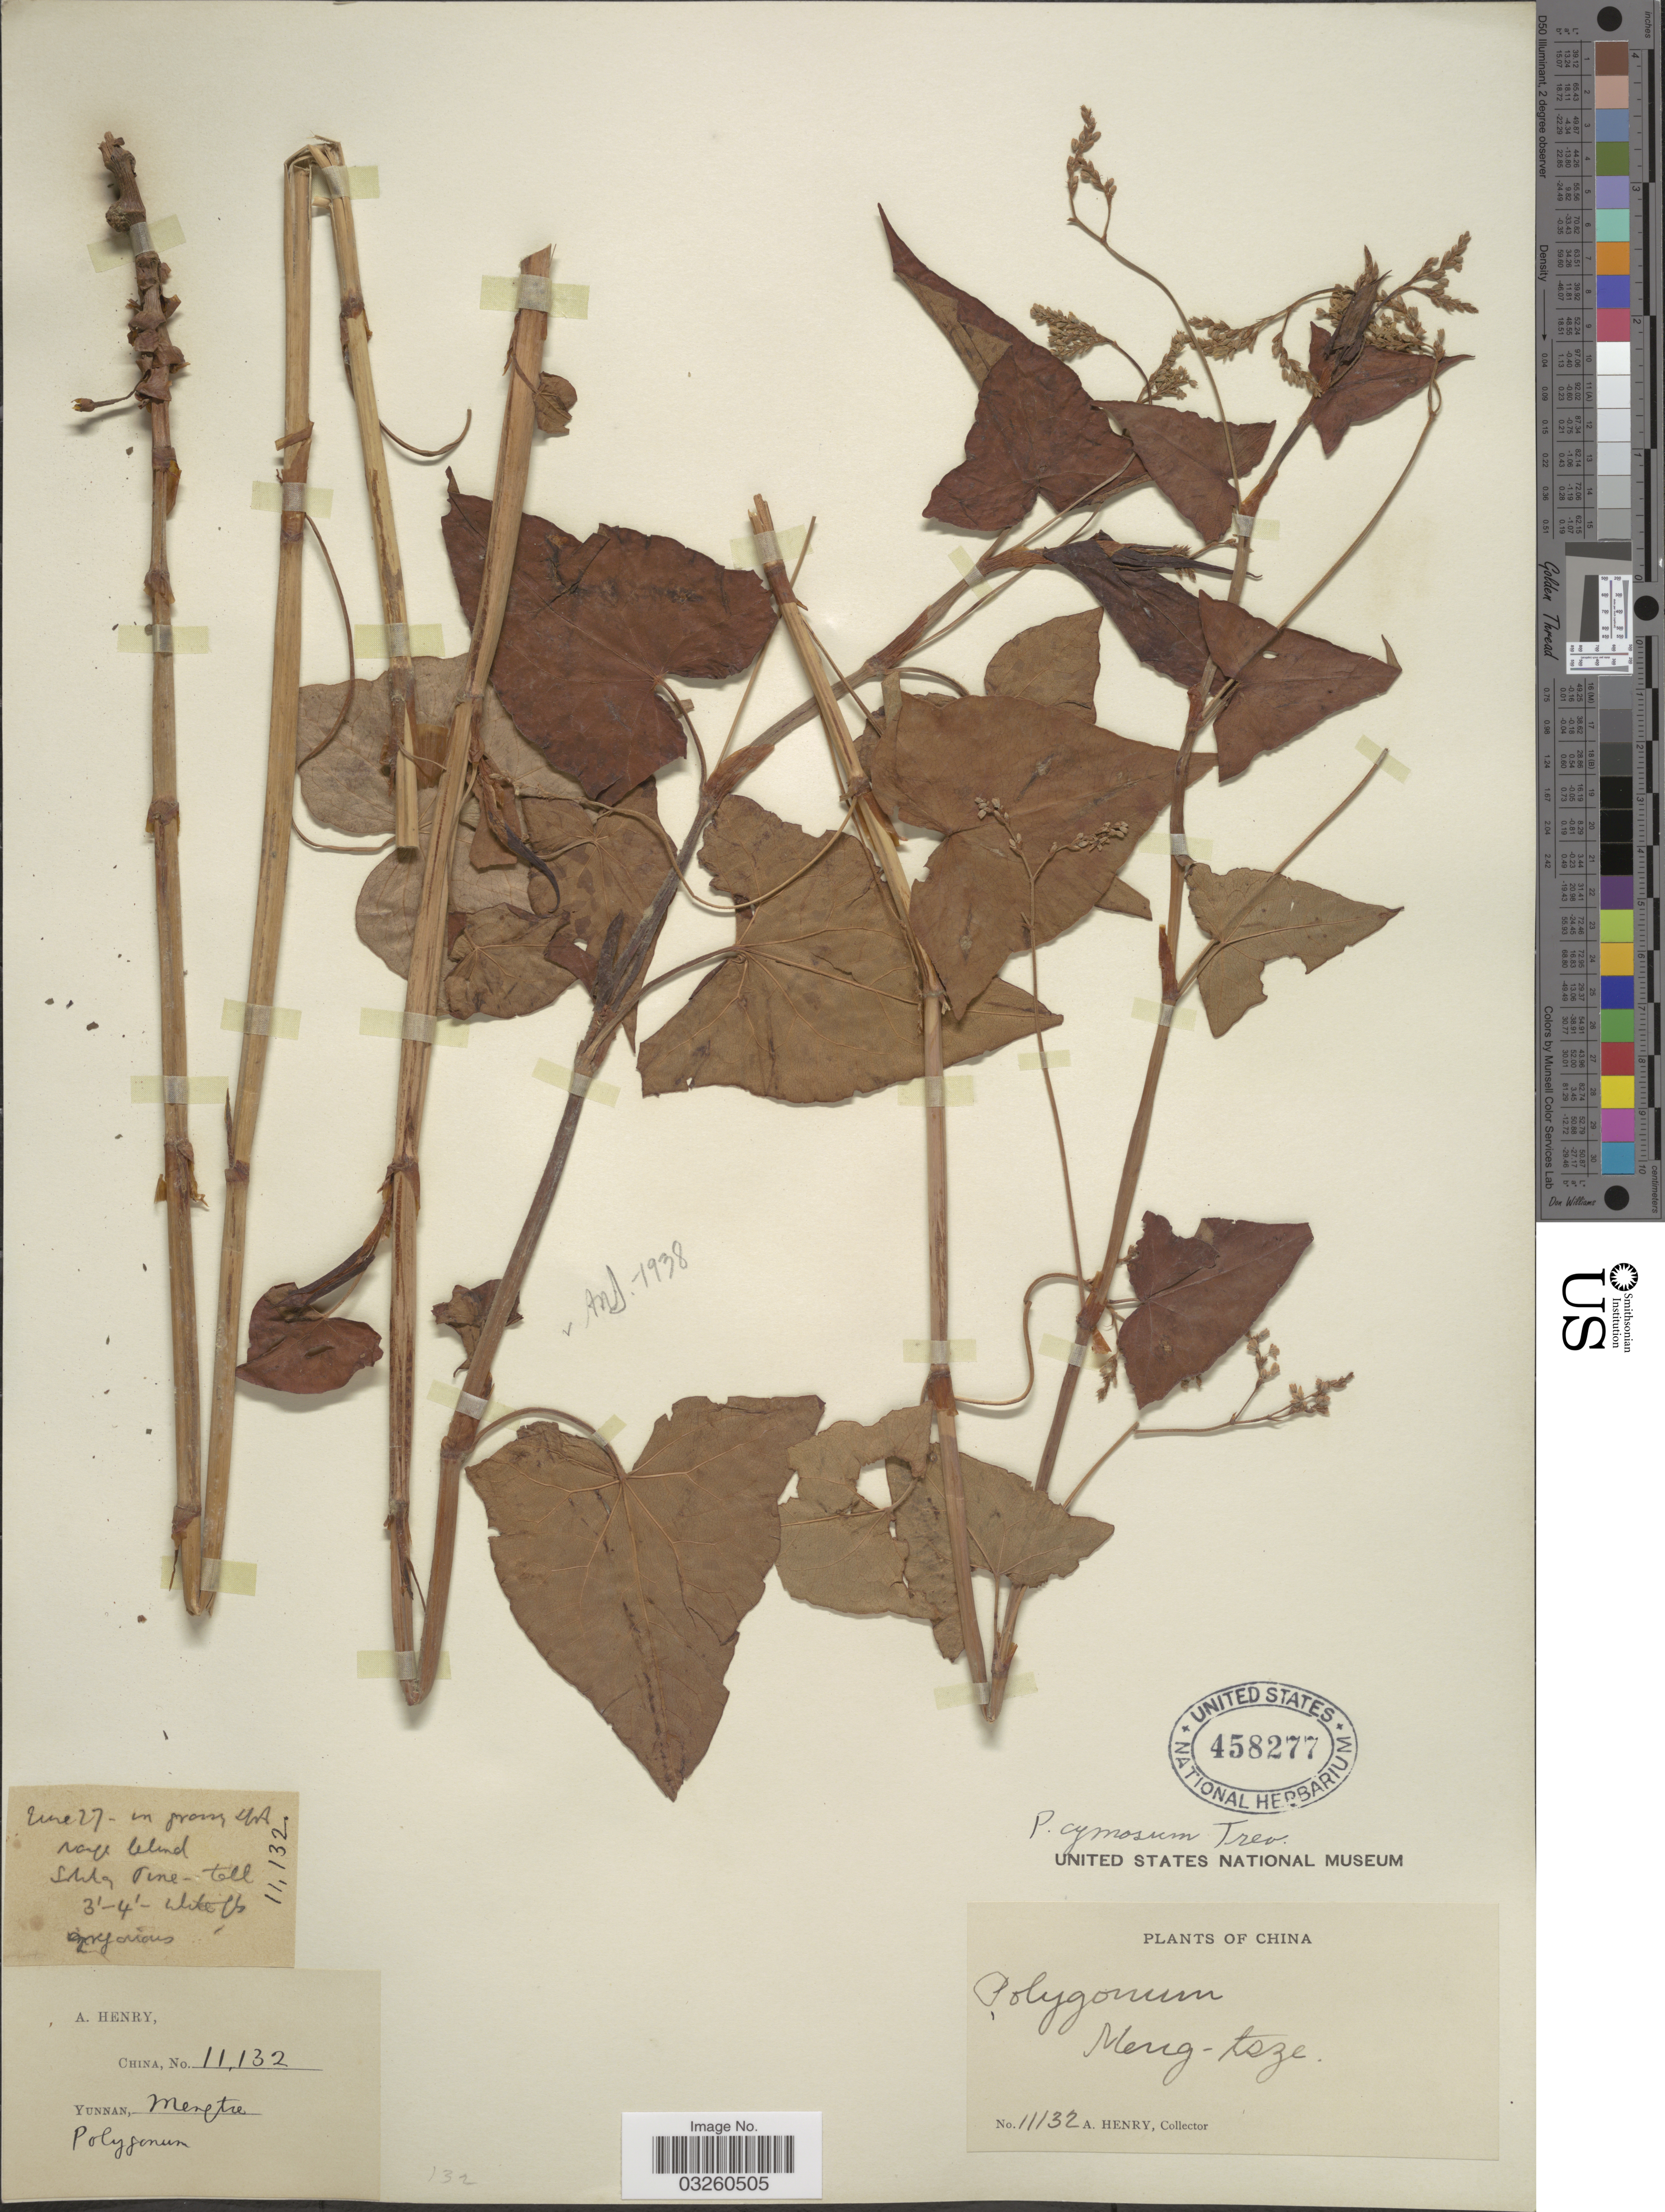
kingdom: Plantae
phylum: Tracheophyta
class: Magnoliopsida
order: Caryophyllales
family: Polygonaceae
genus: Fagopyrum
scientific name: Fagopyrum cymosum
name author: (Trevir.) Meisn.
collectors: A. Henry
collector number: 11132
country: China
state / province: Yunnan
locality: Mengtze. Meng-tsze.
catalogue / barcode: US 458277